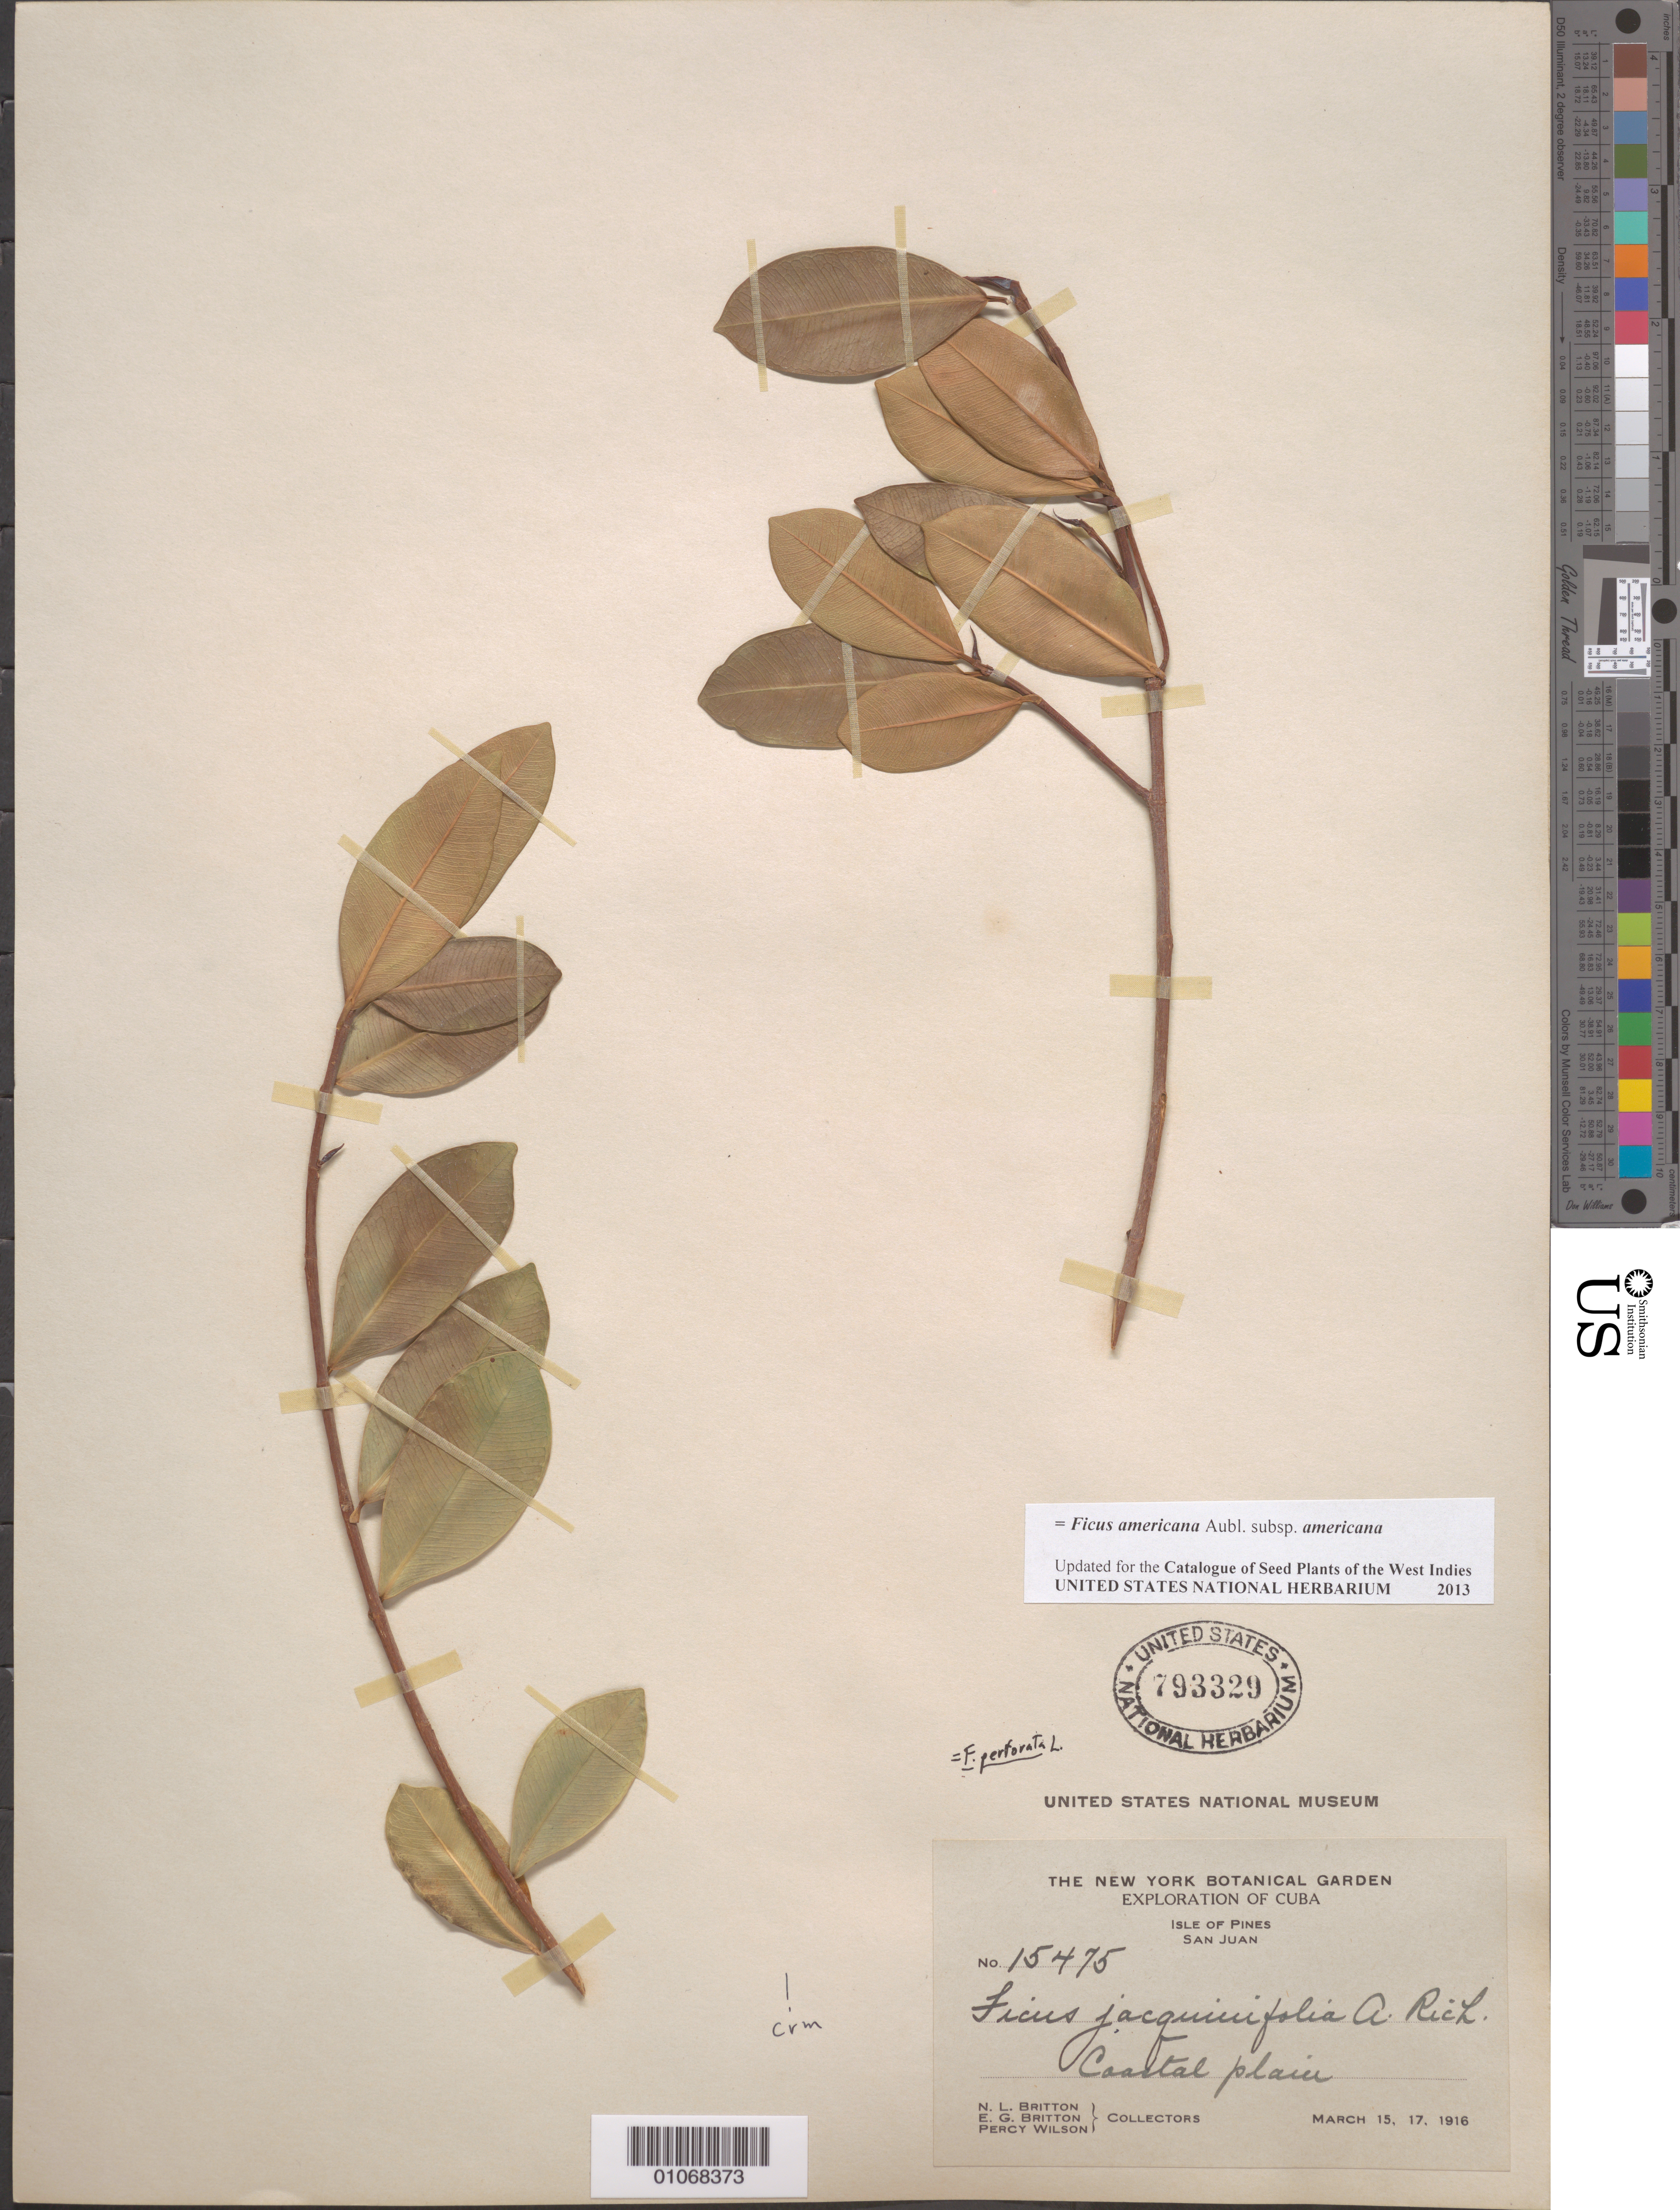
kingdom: Plantae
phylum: Tracheophyta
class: Magnoliopsida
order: Rosales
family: Moraceae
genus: Ficus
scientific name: Ficus perforata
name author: L.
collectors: N. Britton, E. G. Britton & P. Wilson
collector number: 15475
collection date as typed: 15 Mar 1916 to 17 Mar 1916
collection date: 1916-03-15/1916-03-17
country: Cuba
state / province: Isla de la Juventud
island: Isla de la Juventud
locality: Isle of Pines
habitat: coastal plain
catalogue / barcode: US 793329